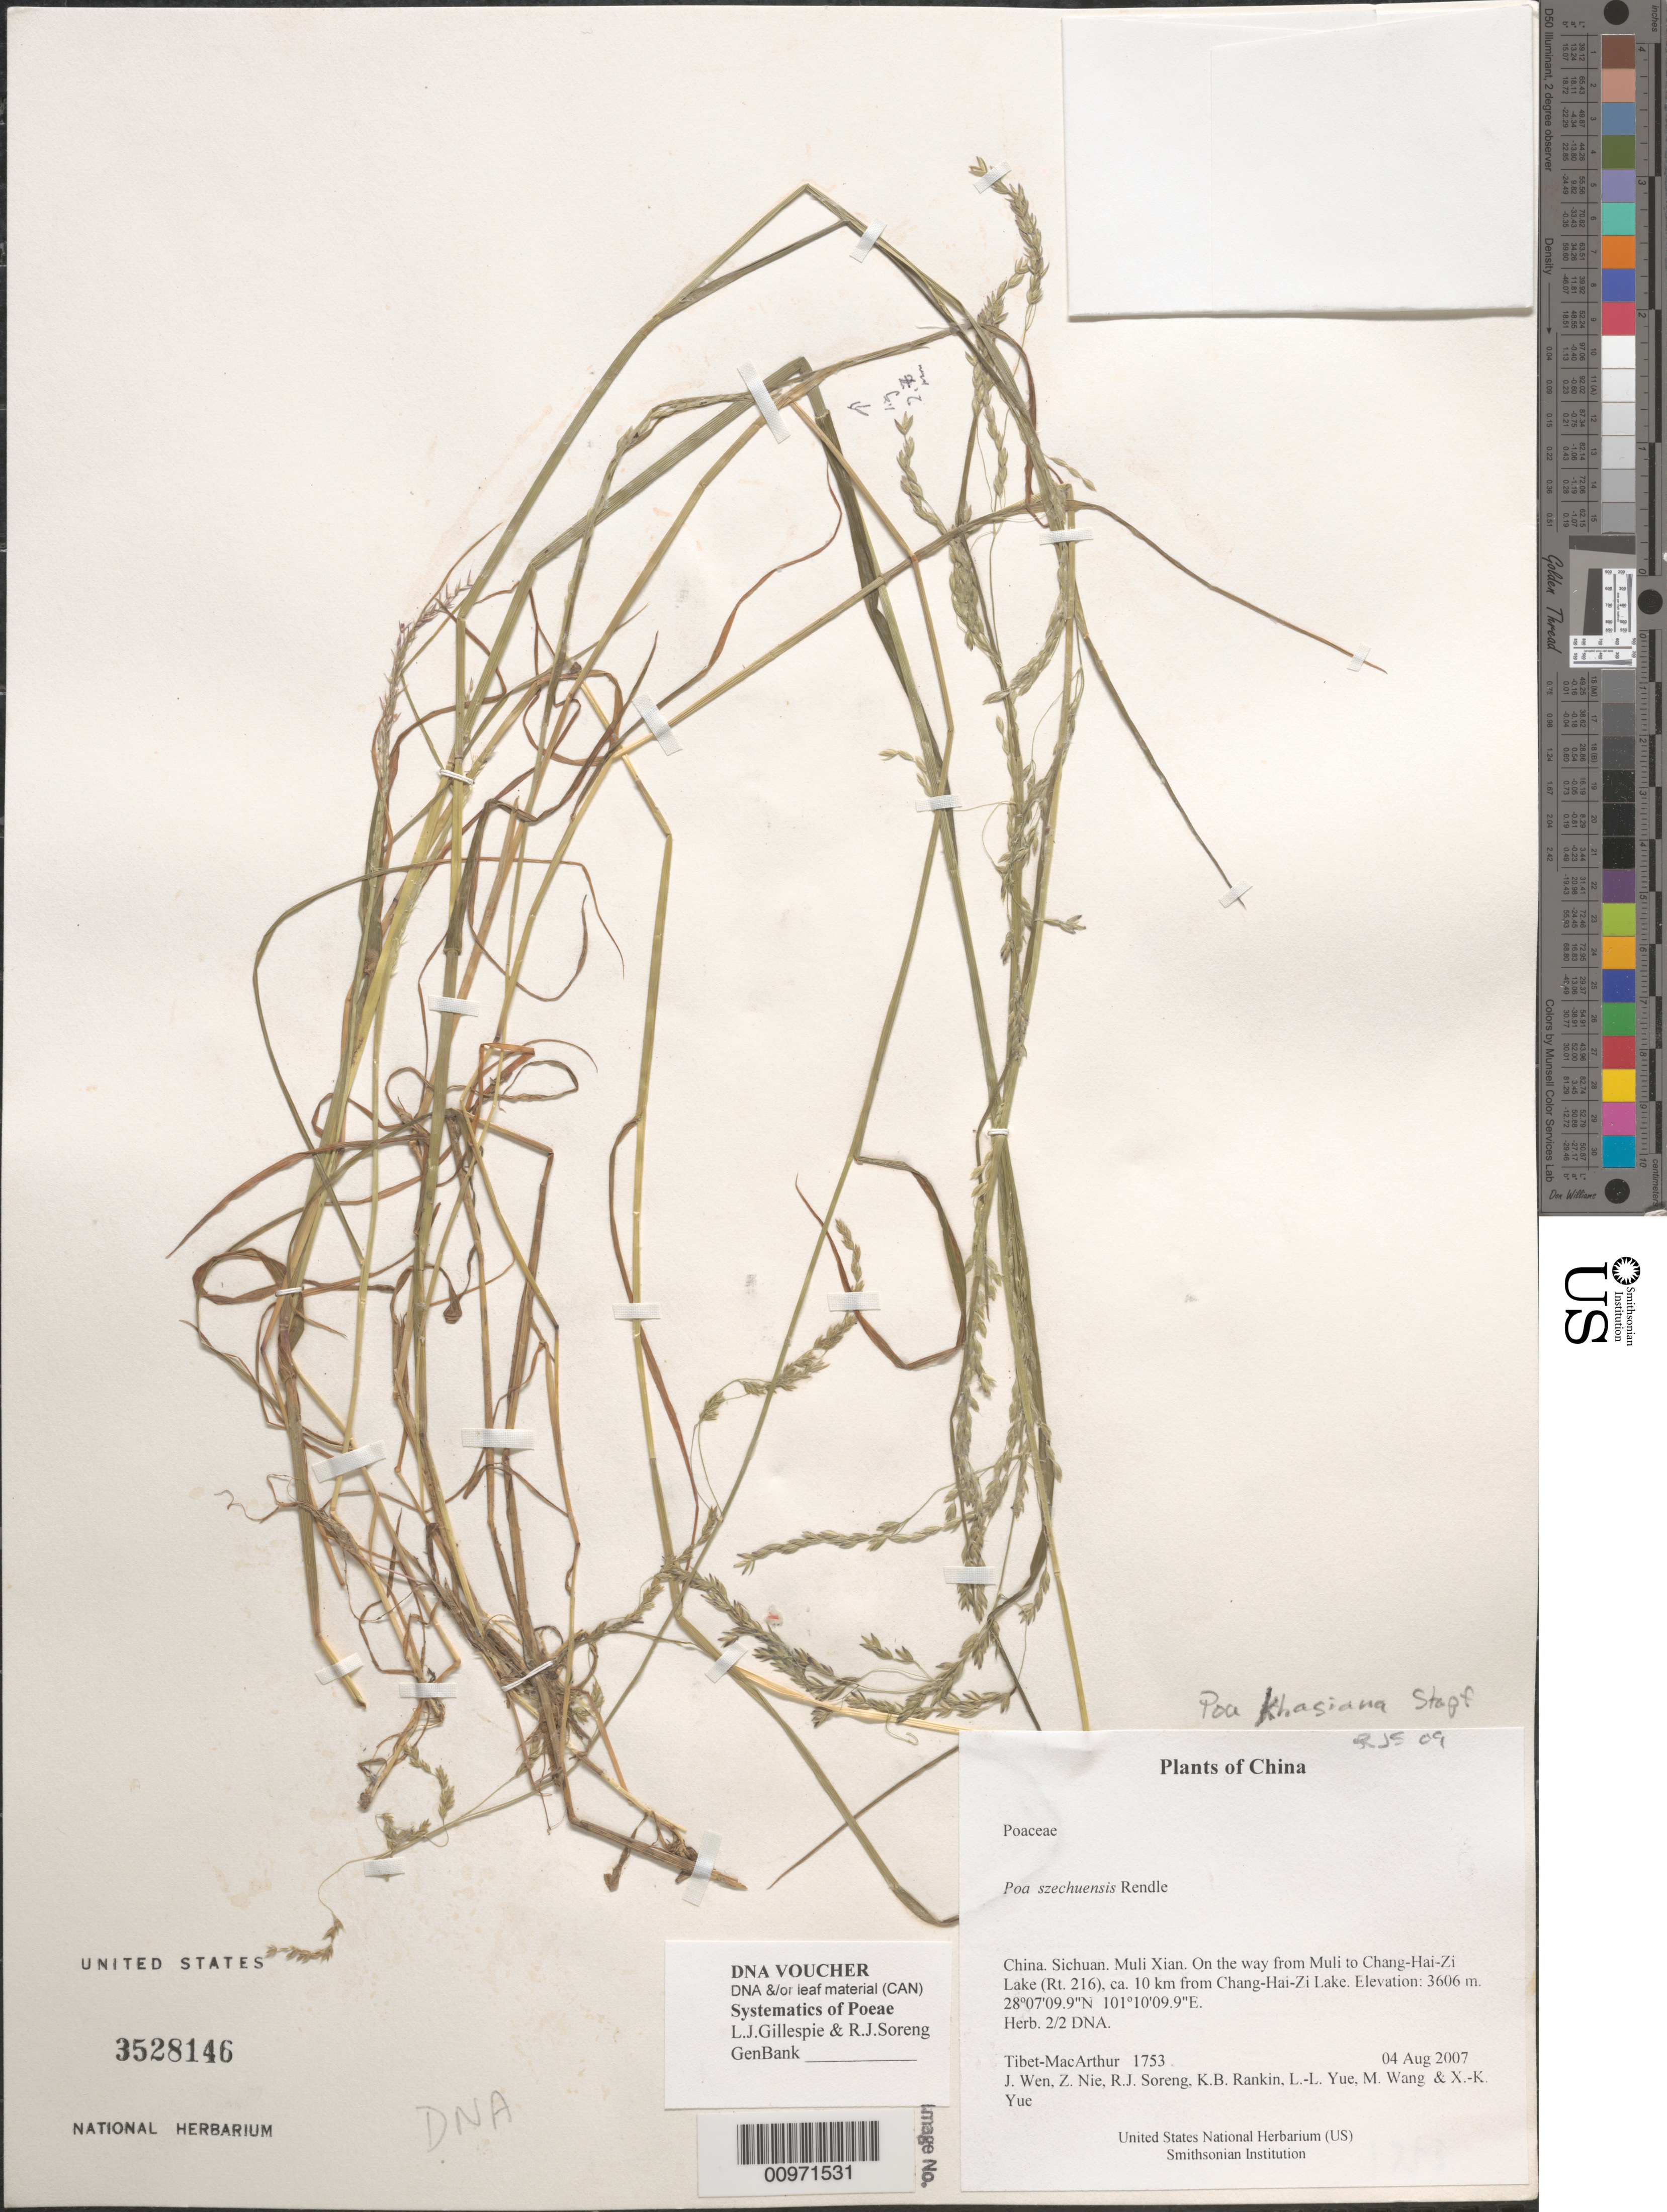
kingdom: Plantae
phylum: Tracheophyta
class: Liliopsida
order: Poales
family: Poaceae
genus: Poa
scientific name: Poa khasiana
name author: Stapf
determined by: Soreng, Robert J., Research Associate (BOT), Smithsonian Institution - National Museum of Natural History (UNITED STATES)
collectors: Tibet-MacArthur, J. Wen, Z. Nie, R. J. Soreng, K. Rankin, L. Yue, M. Wang & X. Yue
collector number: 1753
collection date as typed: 04 Aug 2007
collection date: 2007-08-04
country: China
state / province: Sichuan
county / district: Muli Xian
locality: On the way from Muli to Chang-Hai-Zi Lake (Rt. 216), ca. 10 km from Chang-Hai-Zi Lake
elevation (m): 3606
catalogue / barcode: US 3528146